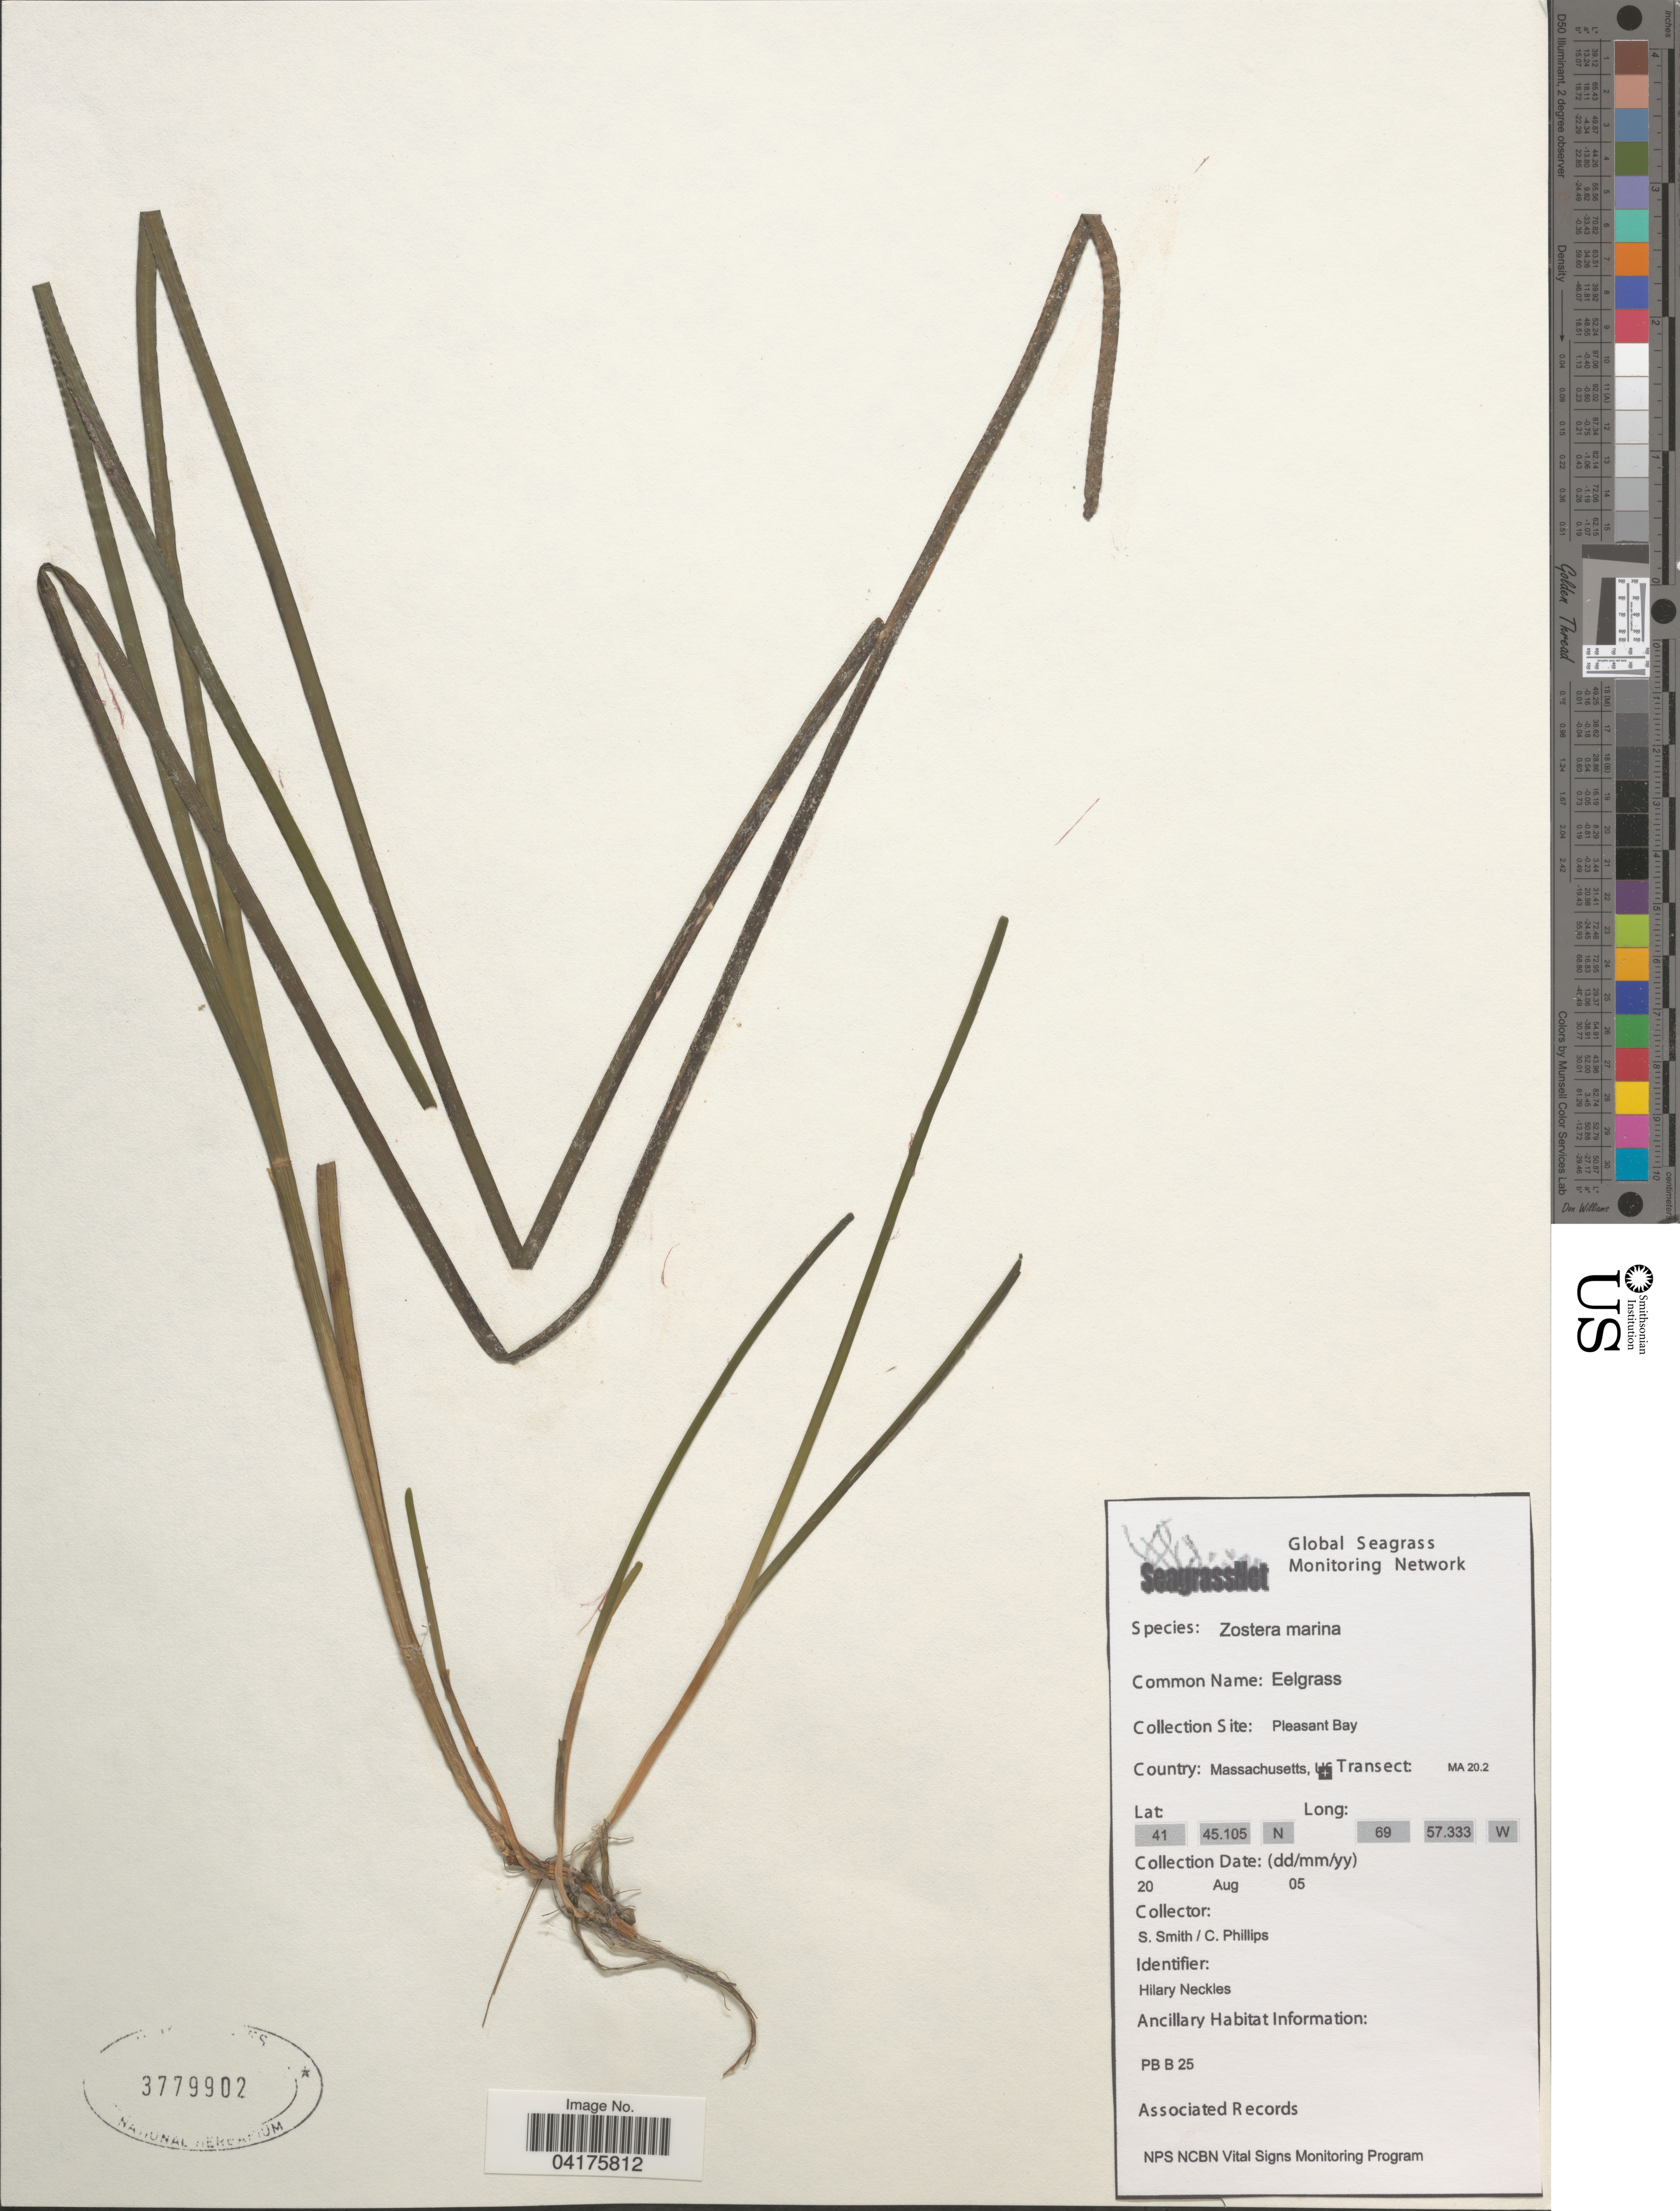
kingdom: Plantae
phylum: Tracheophyta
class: Liliopsida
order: Alismatales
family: Zosteraceae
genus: Zostera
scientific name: Zostera marina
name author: L.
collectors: S. Smith & C. Phillips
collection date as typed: Transcribed d/m/y: 20/8/5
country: United States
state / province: Massachusetts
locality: Pleasant Bay.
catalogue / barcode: US 3779902